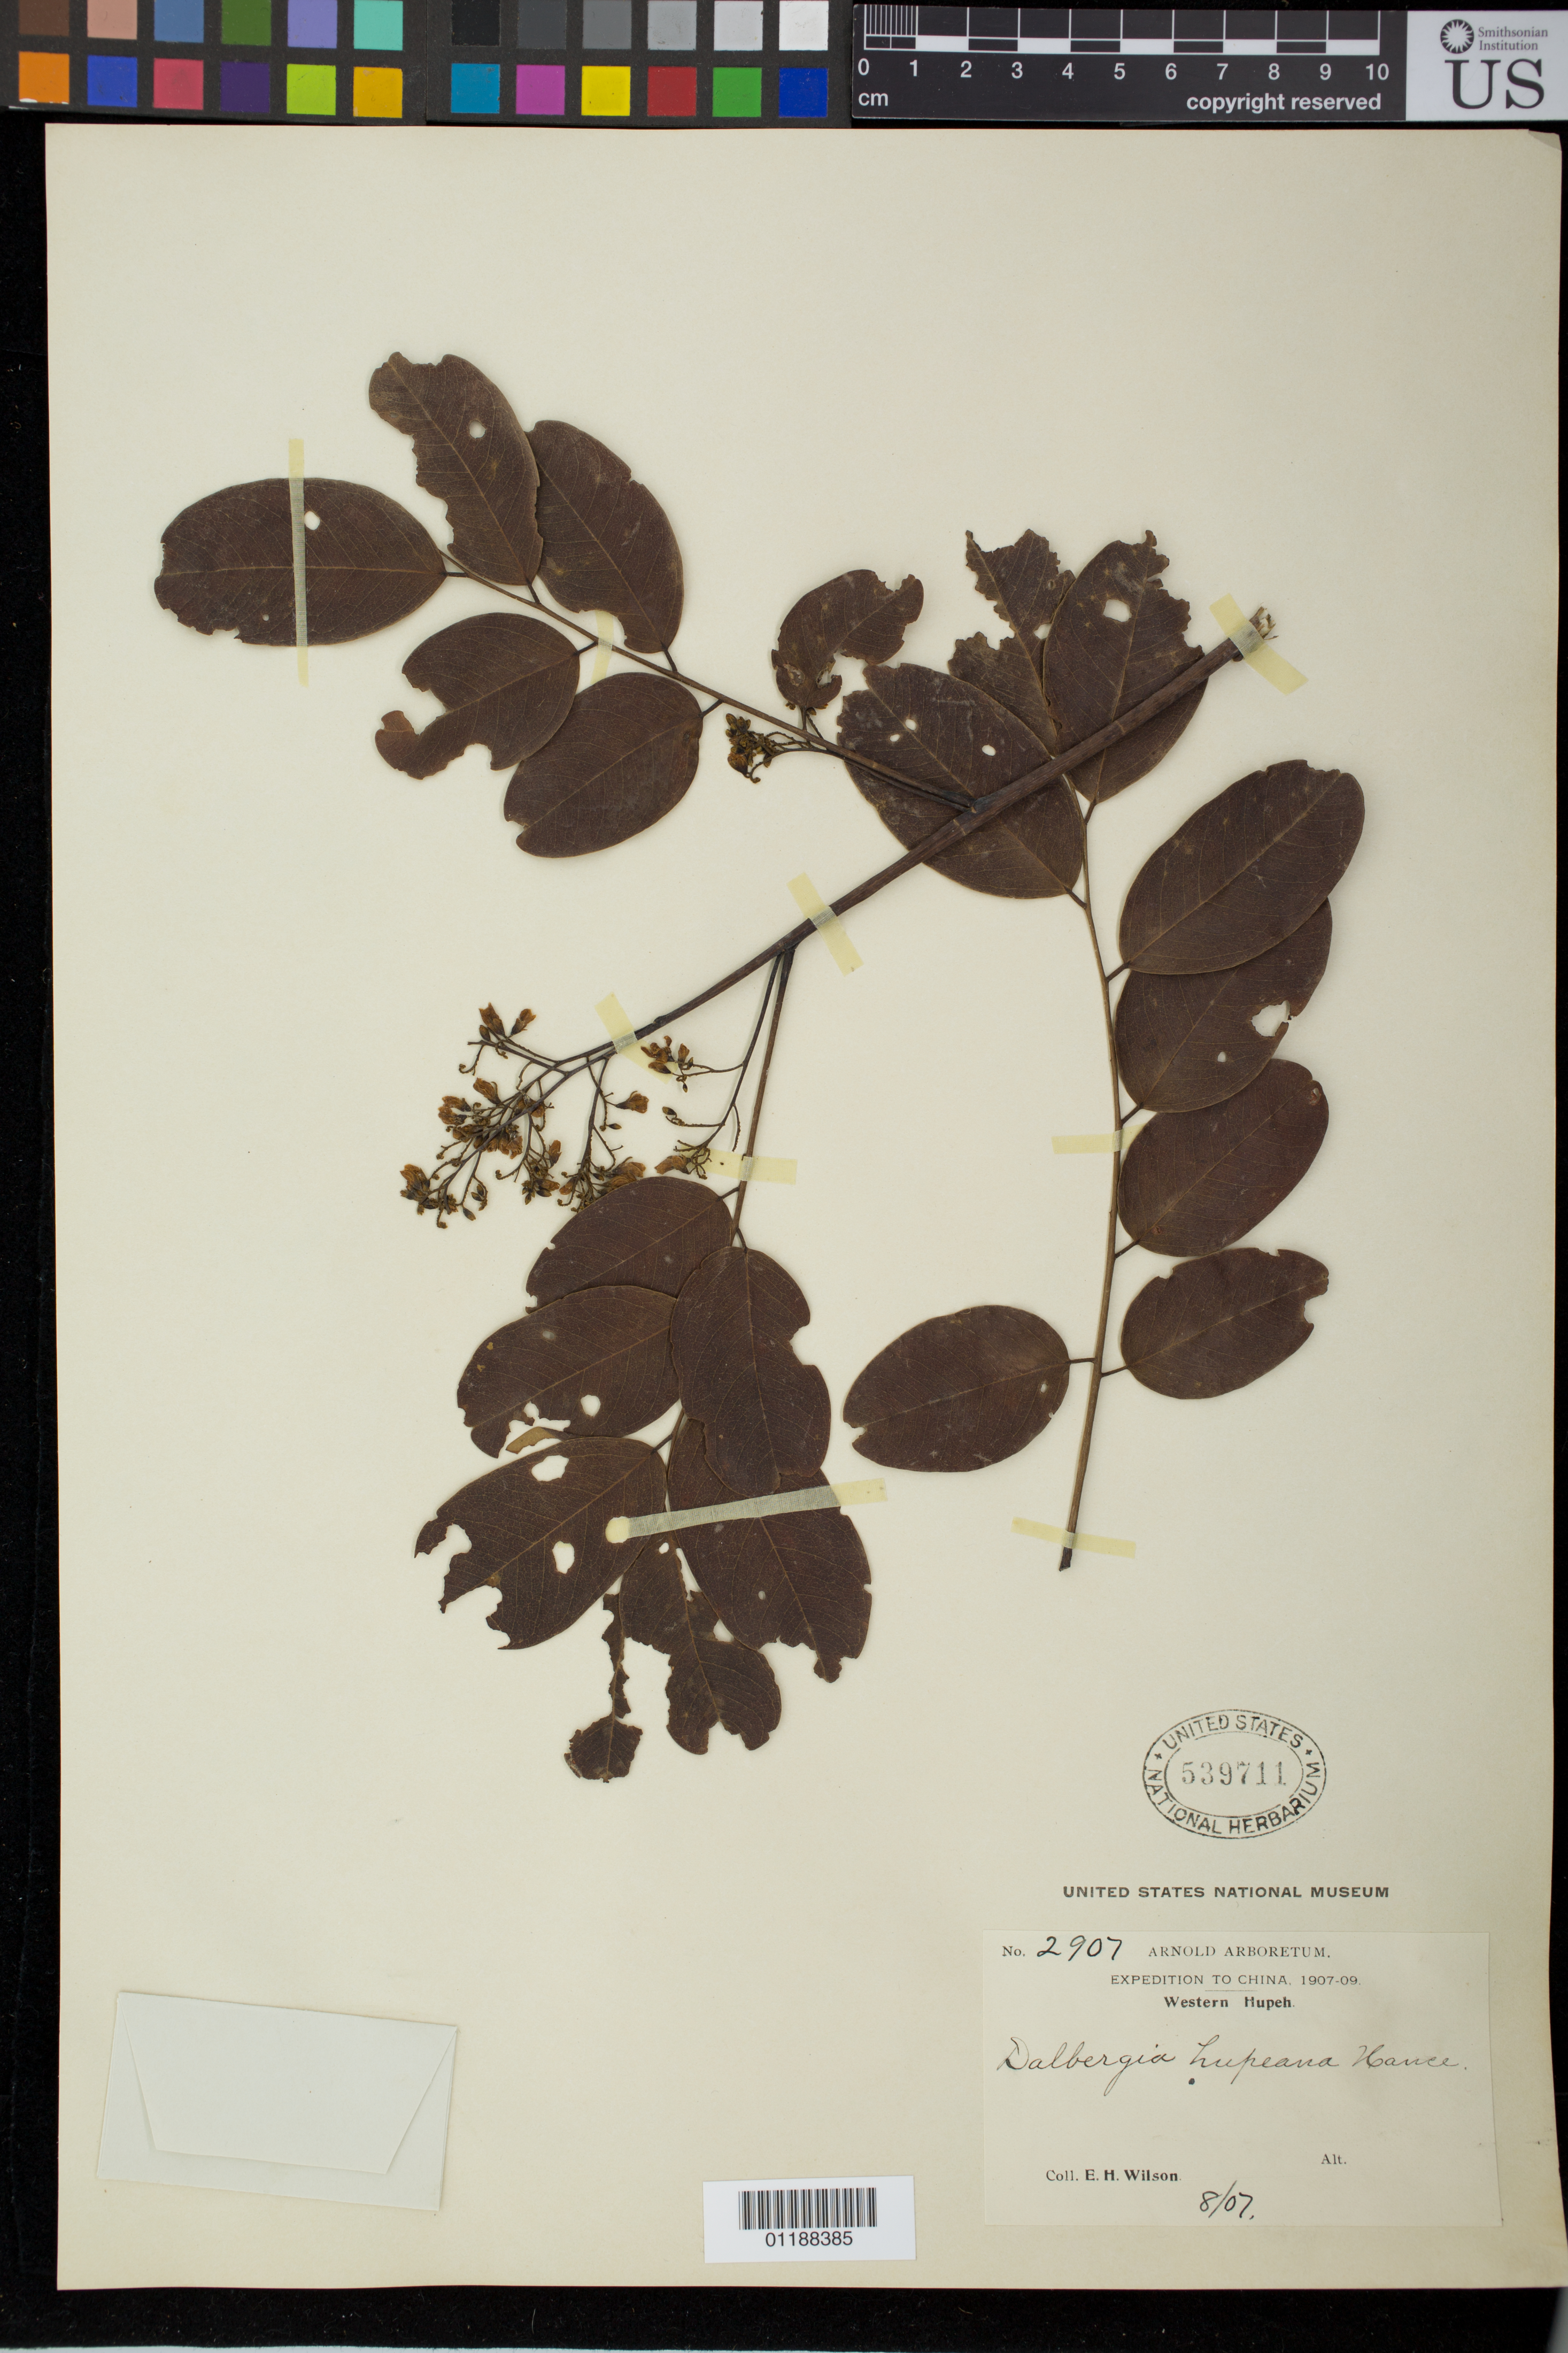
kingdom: Plantae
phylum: Tracheophyta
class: Magnoliopsida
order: Fabales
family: Fabaceae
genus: Dalbergia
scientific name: Dalbergia hupeana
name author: Hance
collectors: E. H. Wilson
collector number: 2907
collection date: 1907-08-07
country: China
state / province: Hubei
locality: Western Hupeh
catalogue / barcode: US 539711